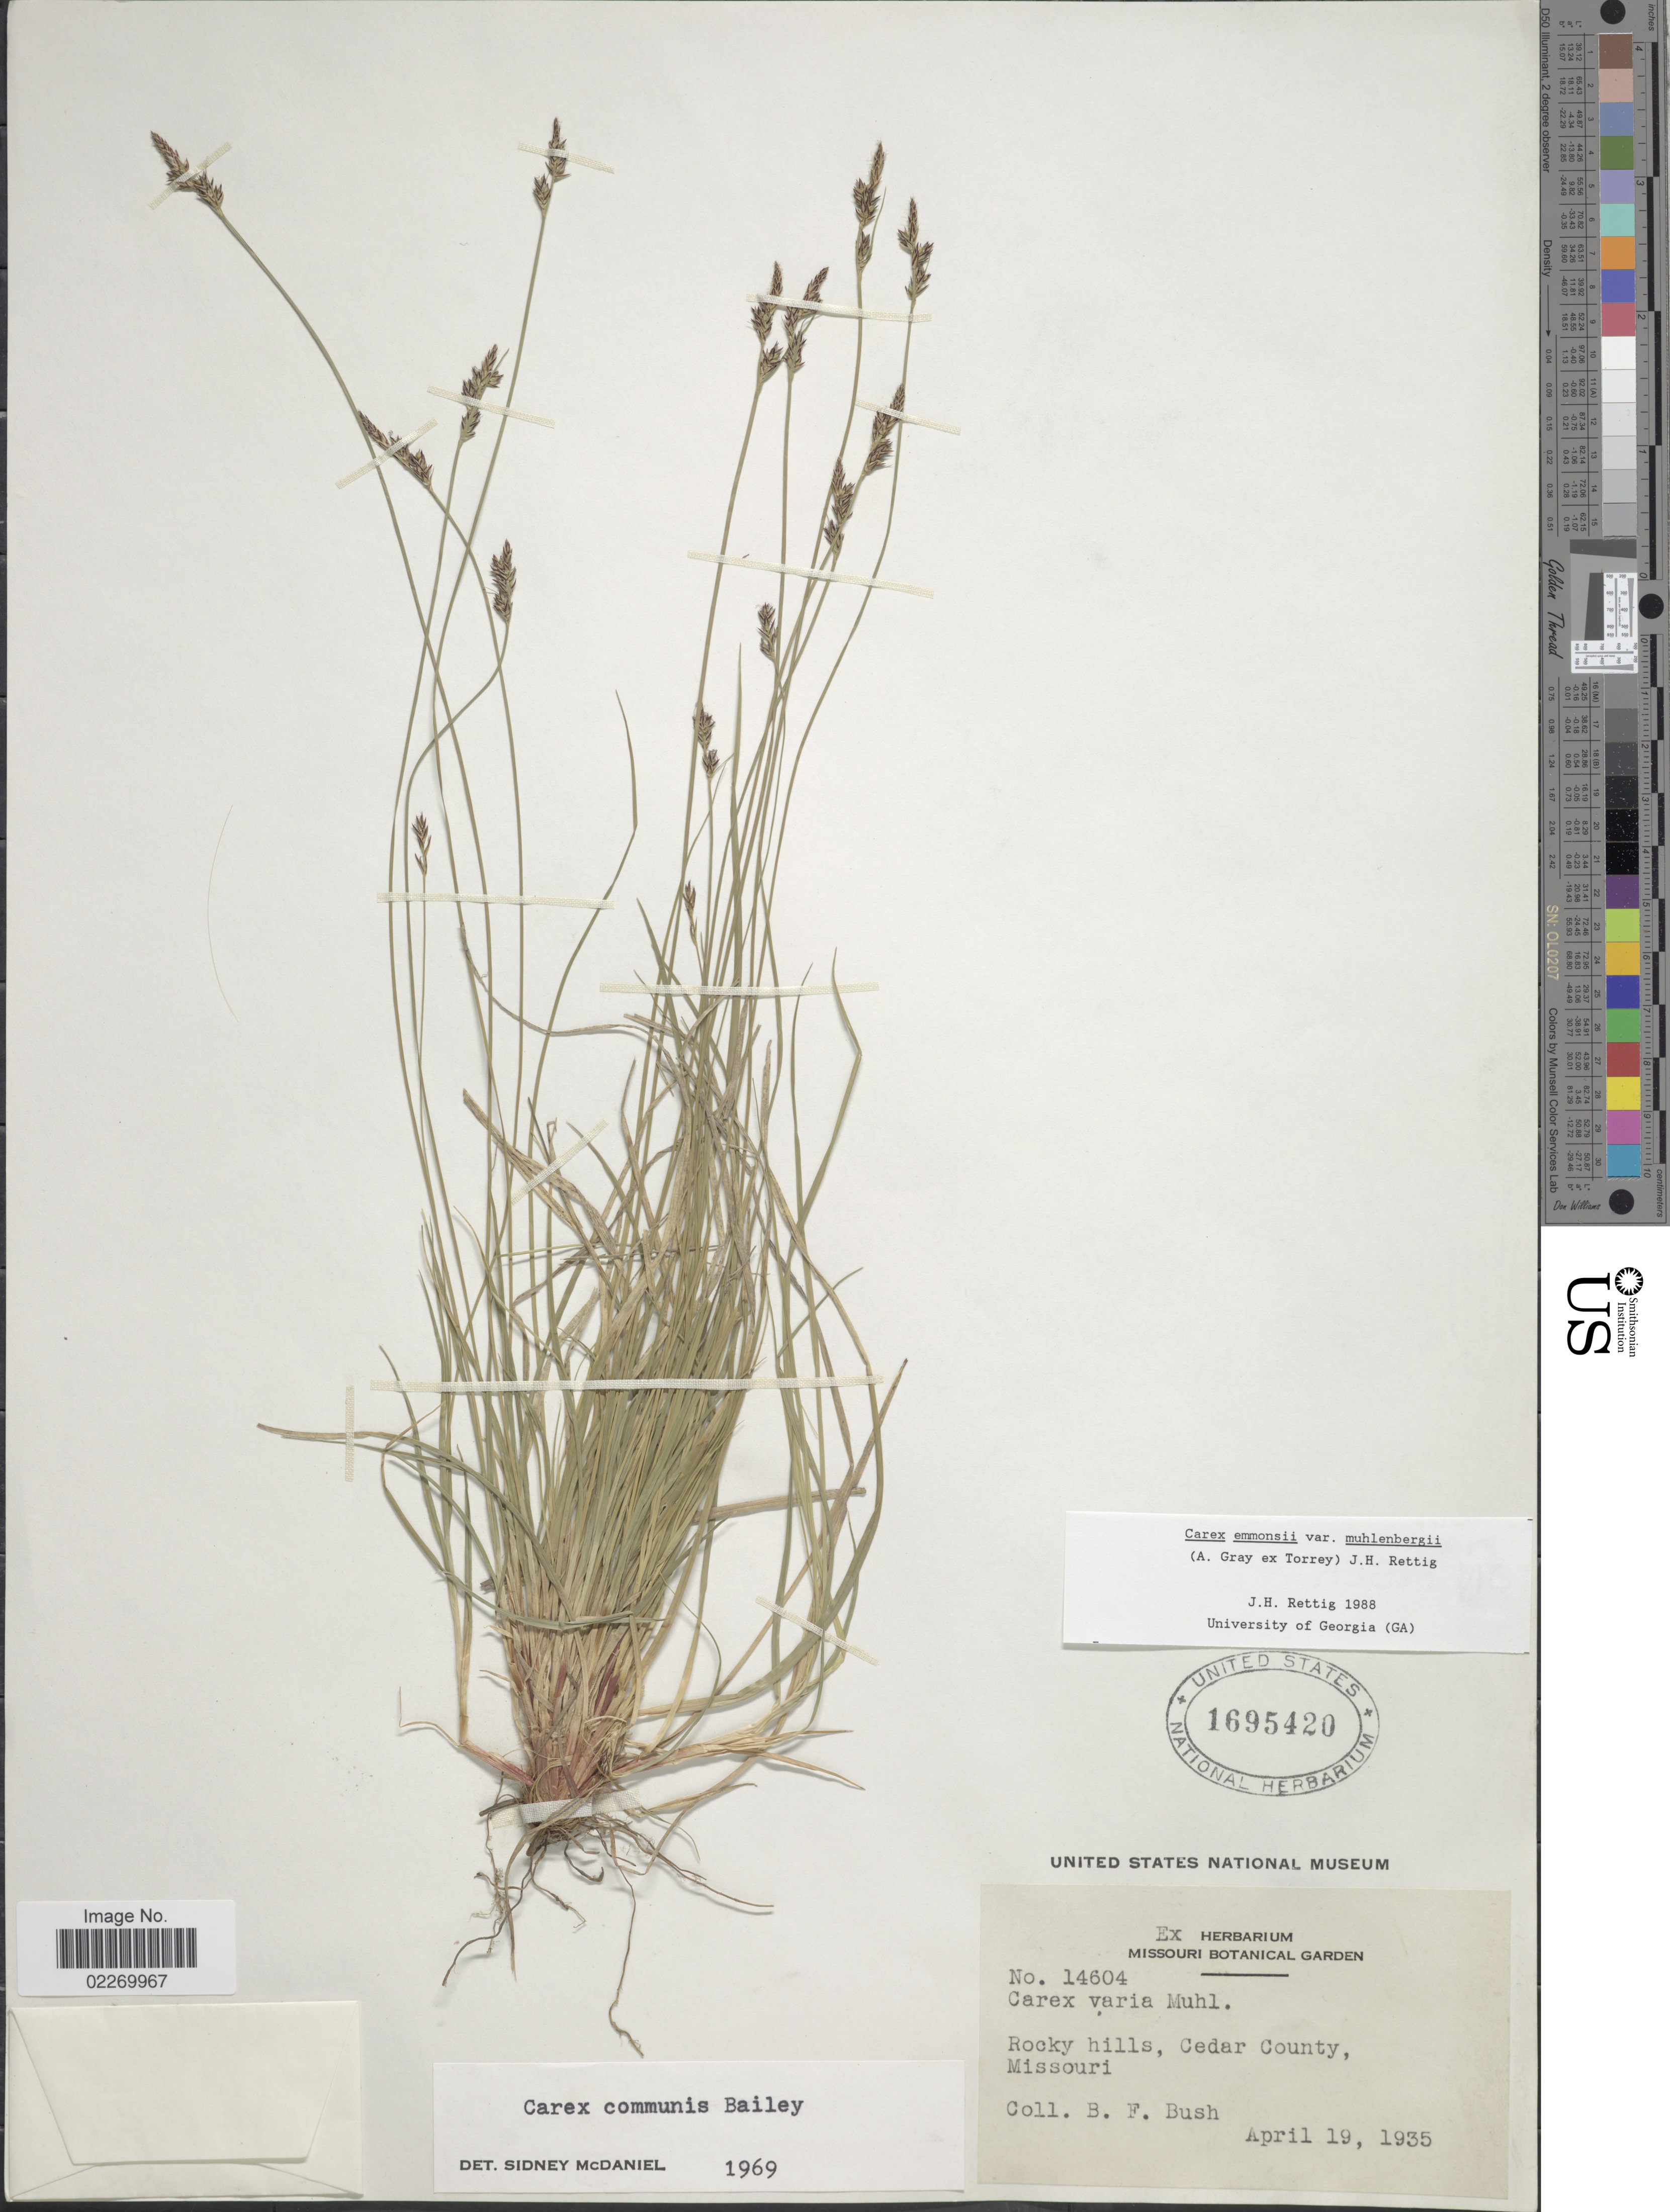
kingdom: Plantae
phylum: Tracheophyta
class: Liliopsida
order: Poales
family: Cyperaceae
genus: Carex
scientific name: Carex albicans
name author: Willd. ex Spreng.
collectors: B. F. Bush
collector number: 14604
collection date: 1935-04-19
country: United States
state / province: Missouri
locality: Rocky Hills, Cedar County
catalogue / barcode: US 1695420